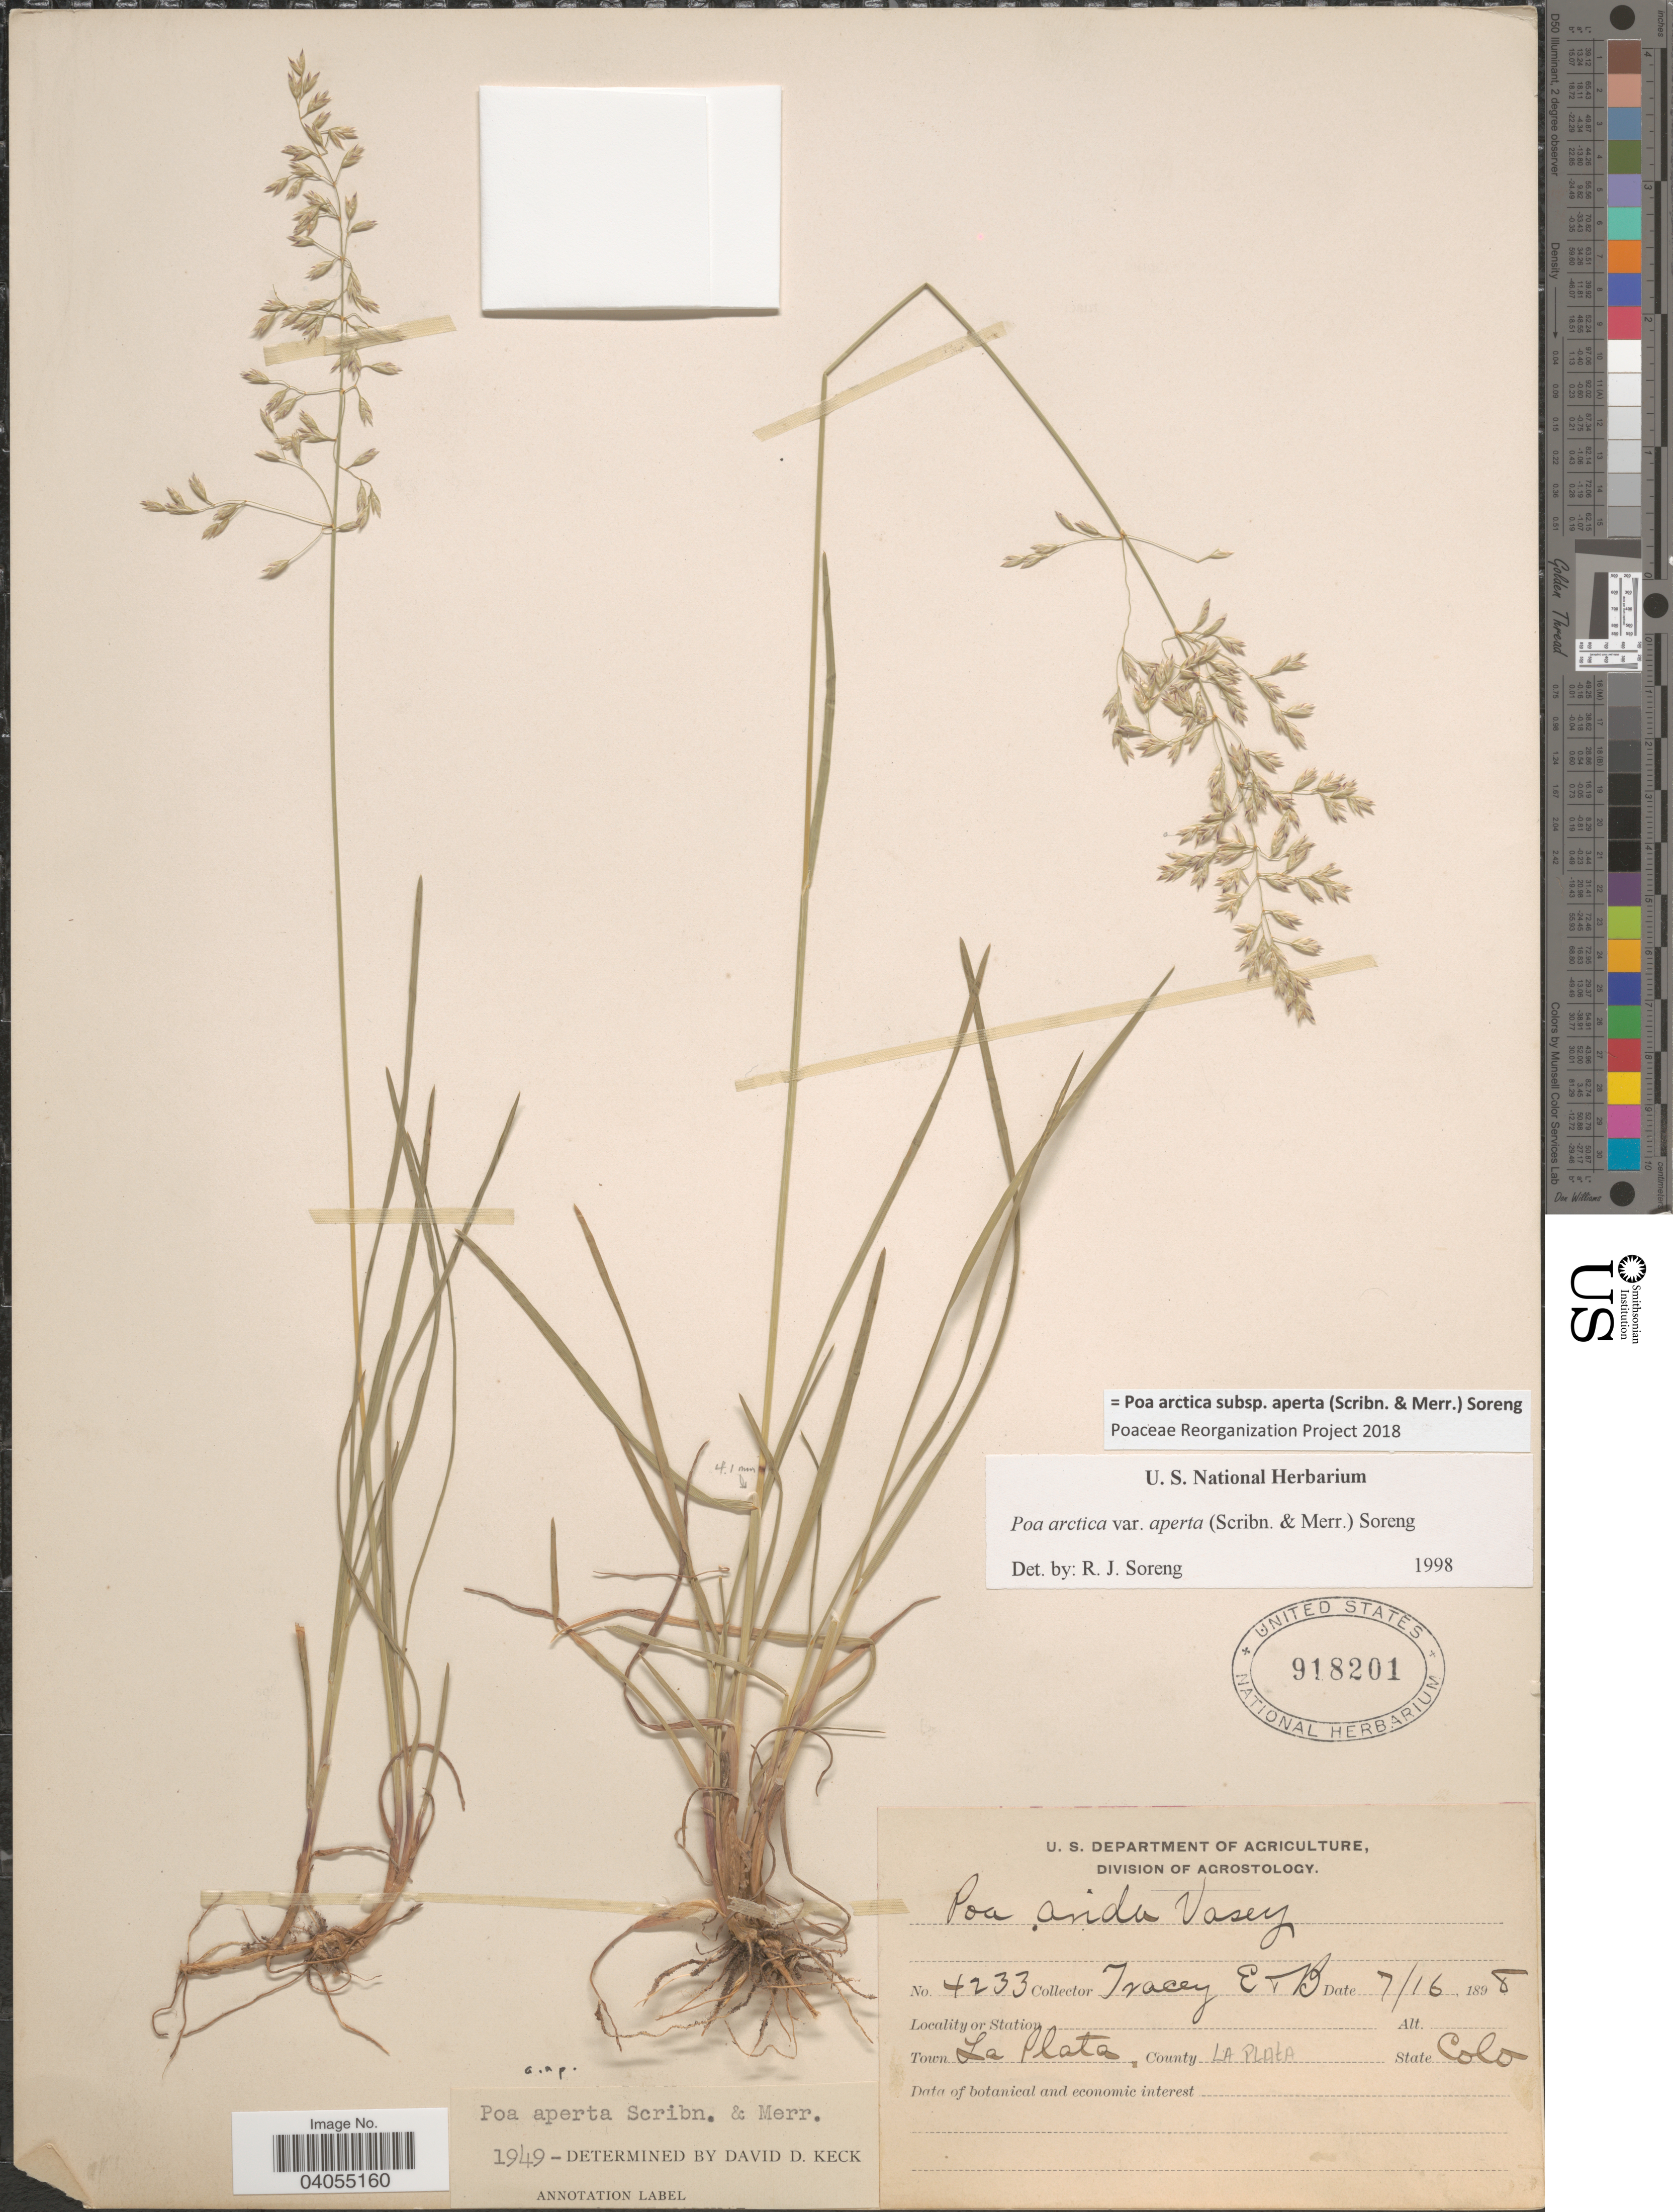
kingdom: Plantae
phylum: Tracheophyta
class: Liliopsida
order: Poales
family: Poaceae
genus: Poa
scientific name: Poa arctica subsp. aperta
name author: (Scribn. & Merr.) Soreng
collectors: E. Tracey & B. Tracey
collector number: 4233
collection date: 1898-07-16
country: United States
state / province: Colorado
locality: Town La Plata. County La Plata.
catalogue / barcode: US 918201